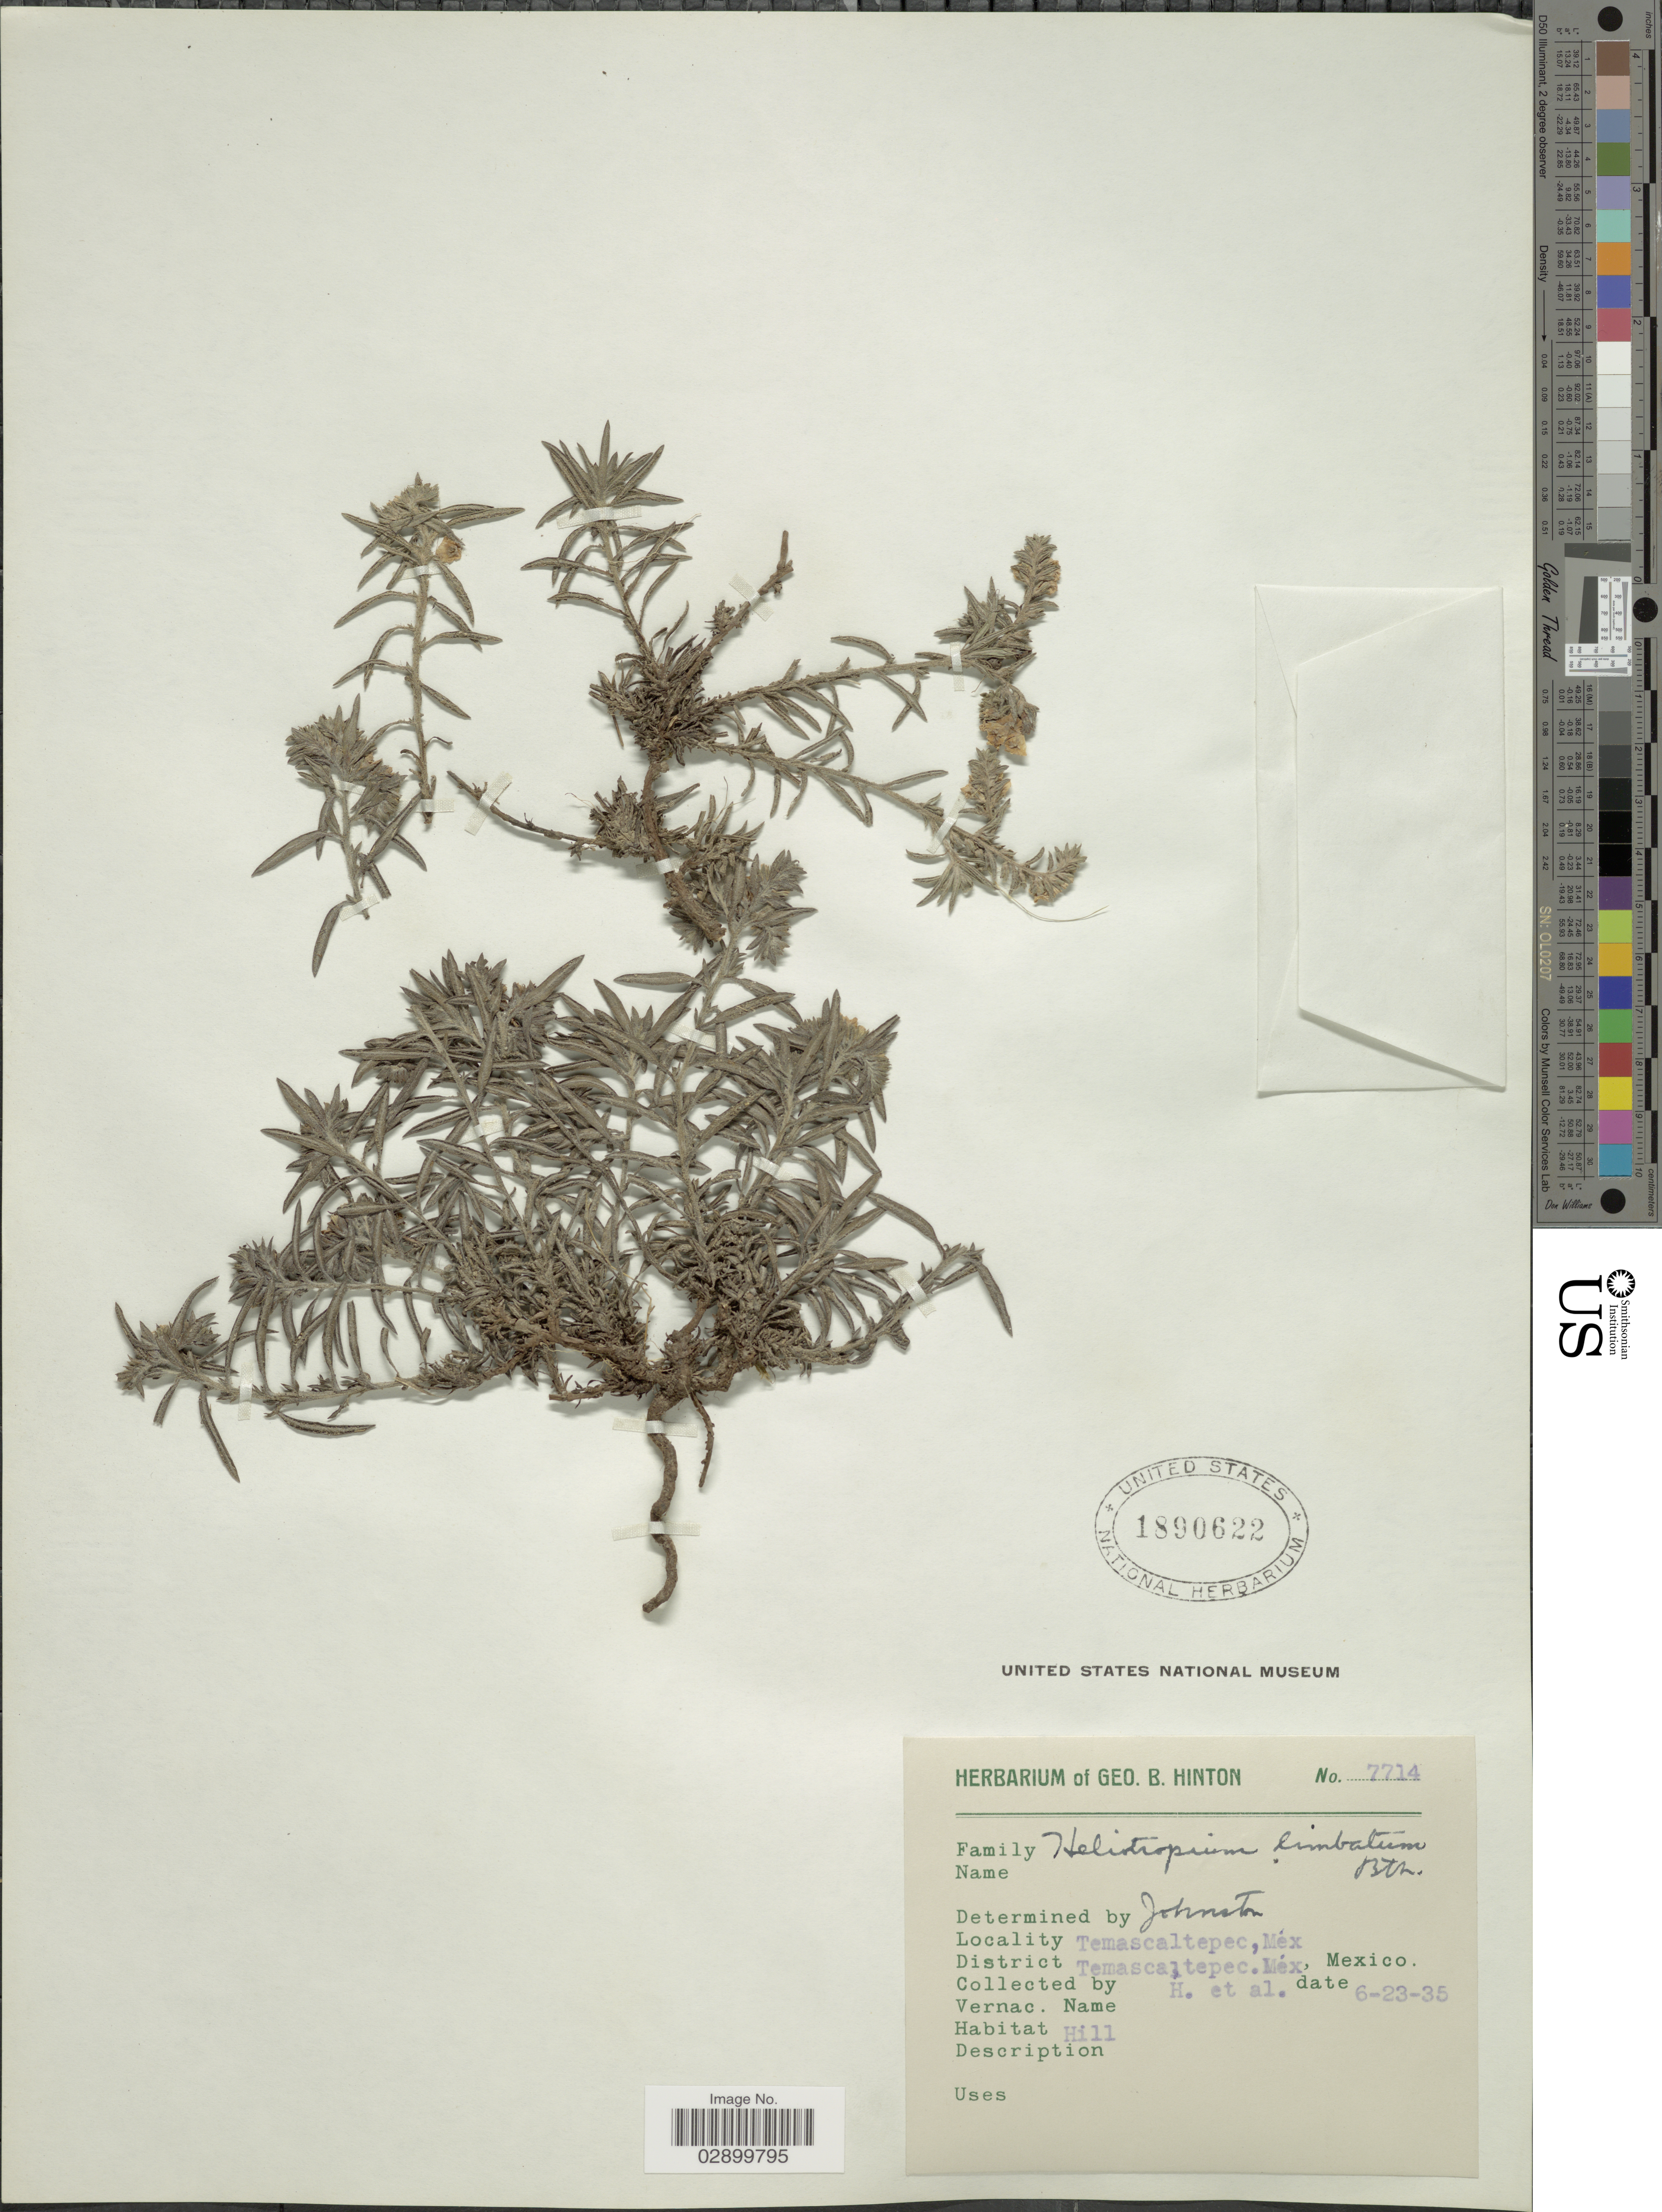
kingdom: Plantae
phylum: Tracheophyta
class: Magnoliopsida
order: Boraginales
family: Heliotropiaceae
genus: Heliotropium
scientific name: Heliotropium limbatum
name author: Benth.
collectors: G. B. Hinton & et al.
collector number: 7714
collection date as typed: Transcribed d/m/y: 23/6/35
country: Mexico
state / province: México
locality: Temascaltepec, Méx. District Temascaltepec, Méx.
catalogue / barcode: US 1890622